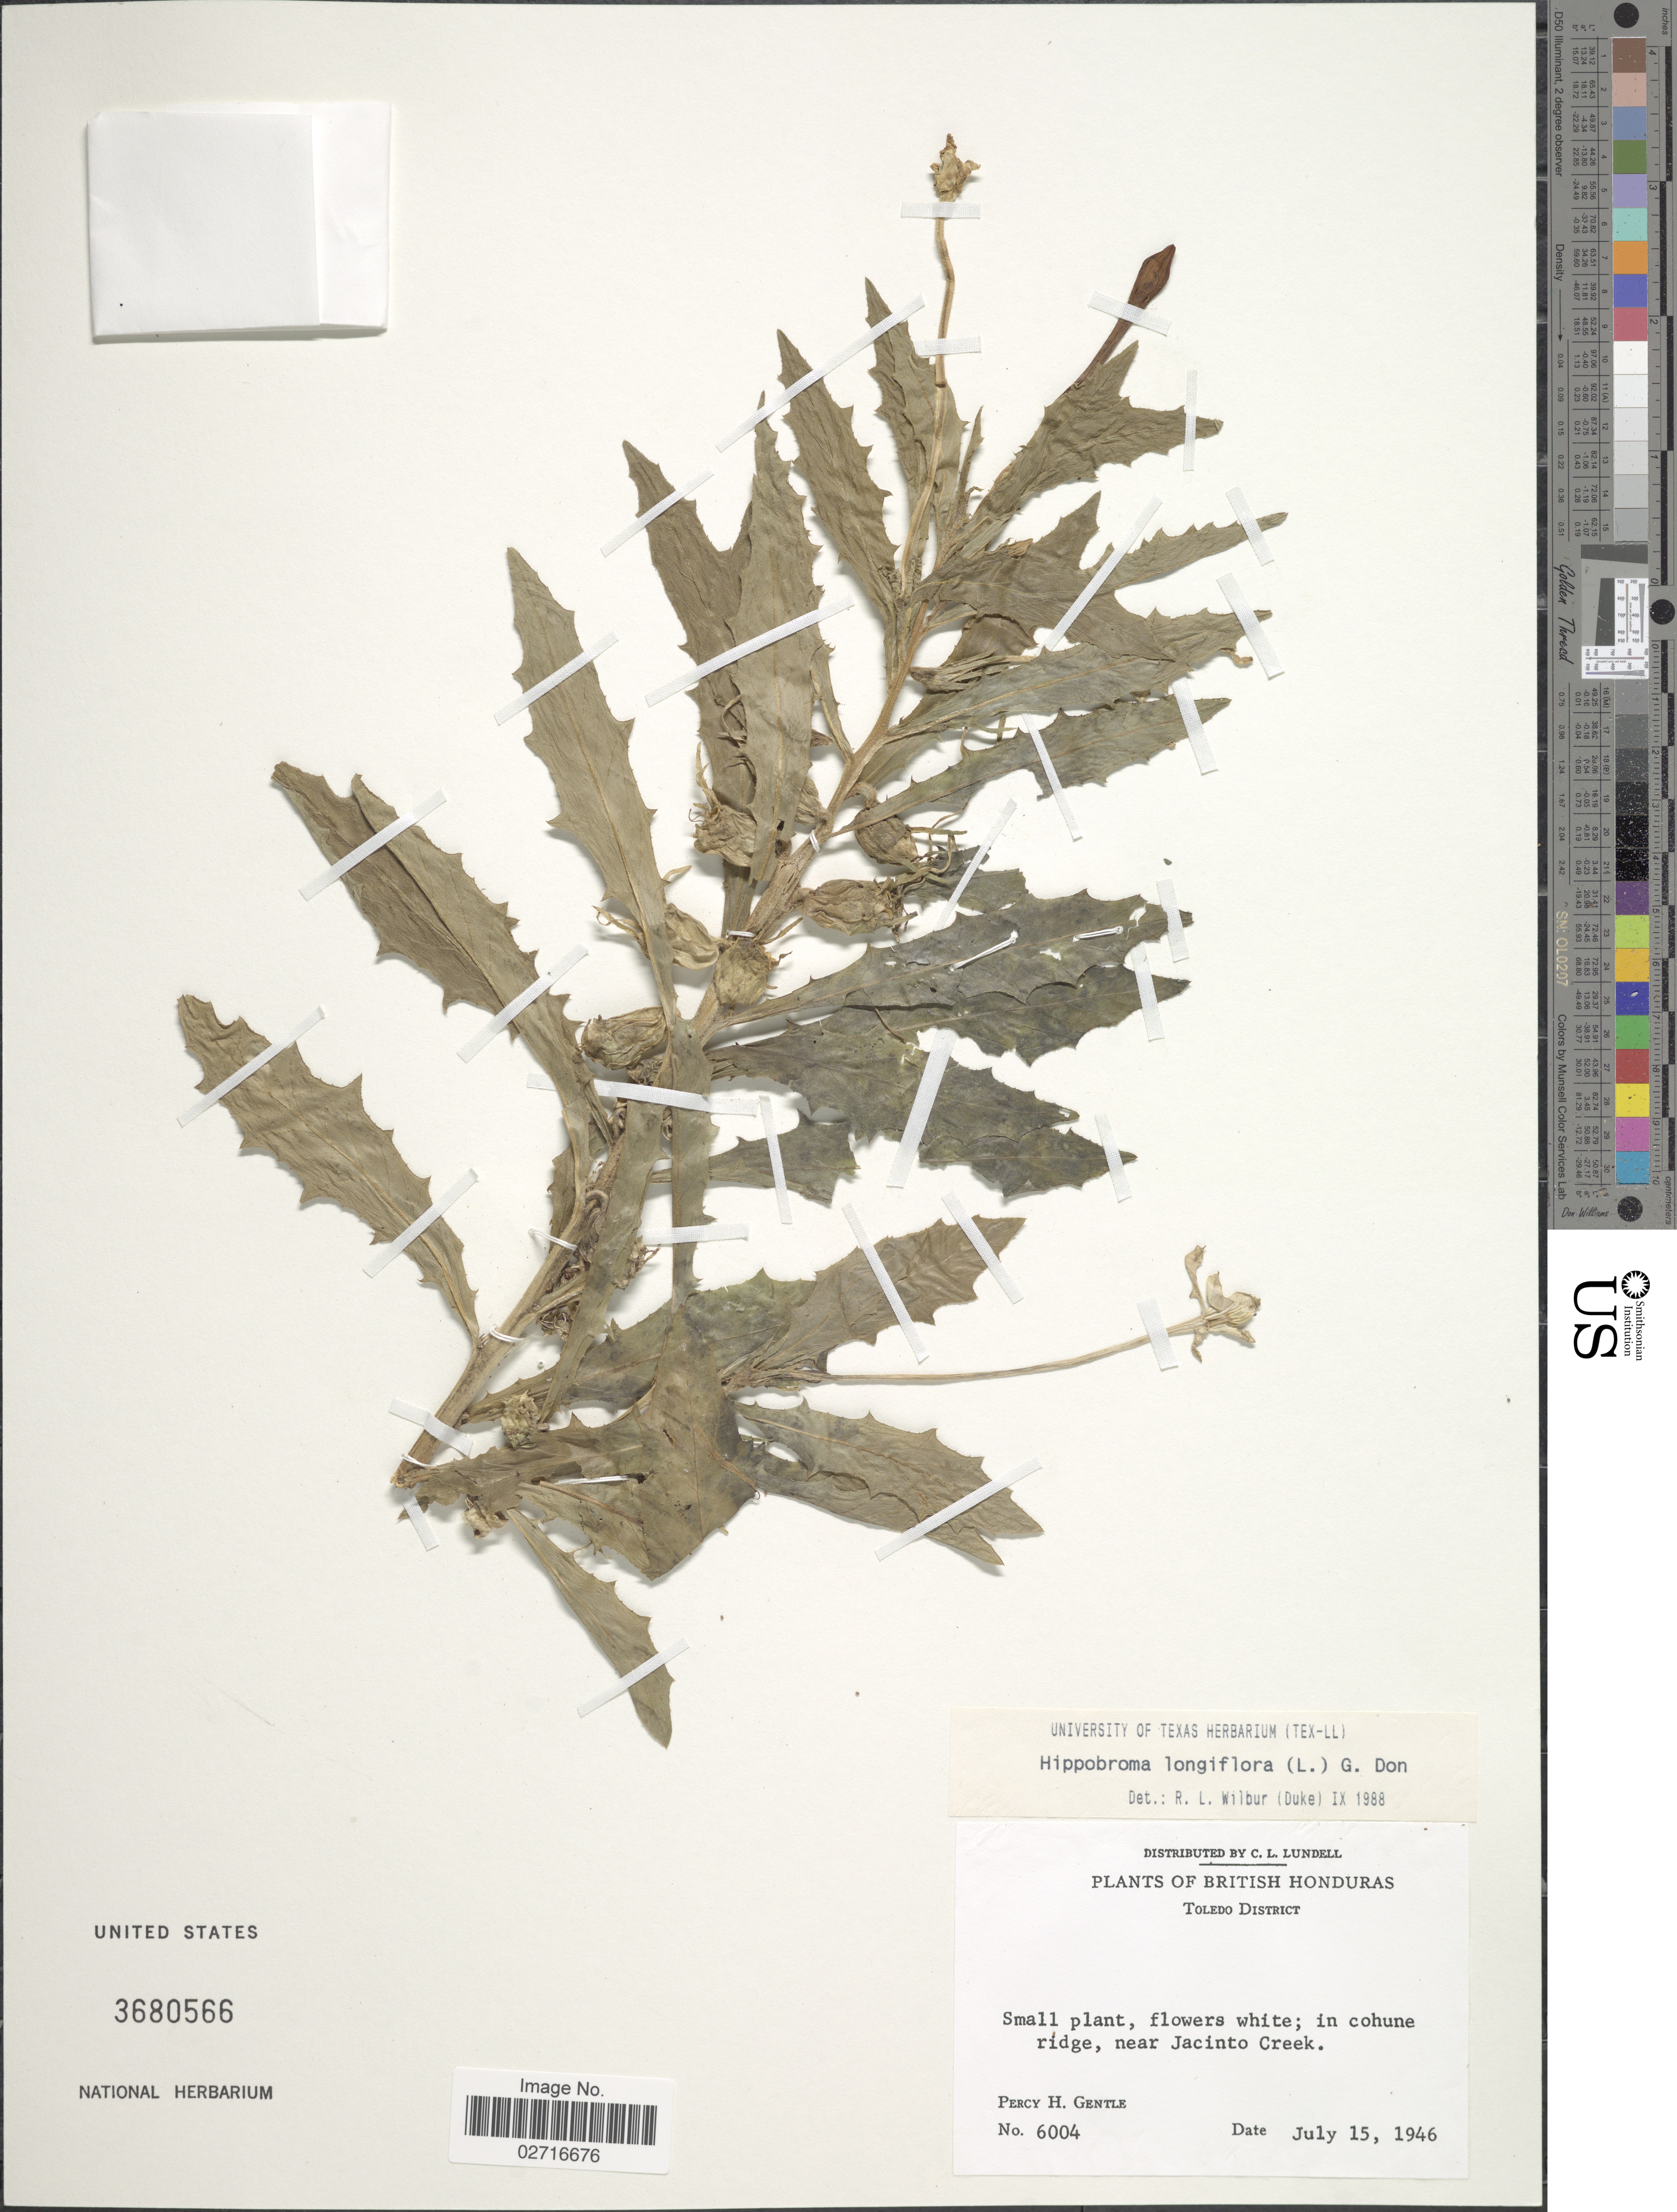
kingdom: Plantae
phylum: Tracheophyta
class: Magnoliopsida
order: Asterales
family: Campanulaceae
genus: Hippobroma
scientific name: Hippobroma longiflora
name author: (L.) G. Don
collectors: P. H. Gentle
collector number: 6004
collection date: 1946-07-15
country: Belize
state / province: Toledo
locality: British Honduras, in cohune ridge, near Jacinto Creek.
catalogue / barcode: US 3680566